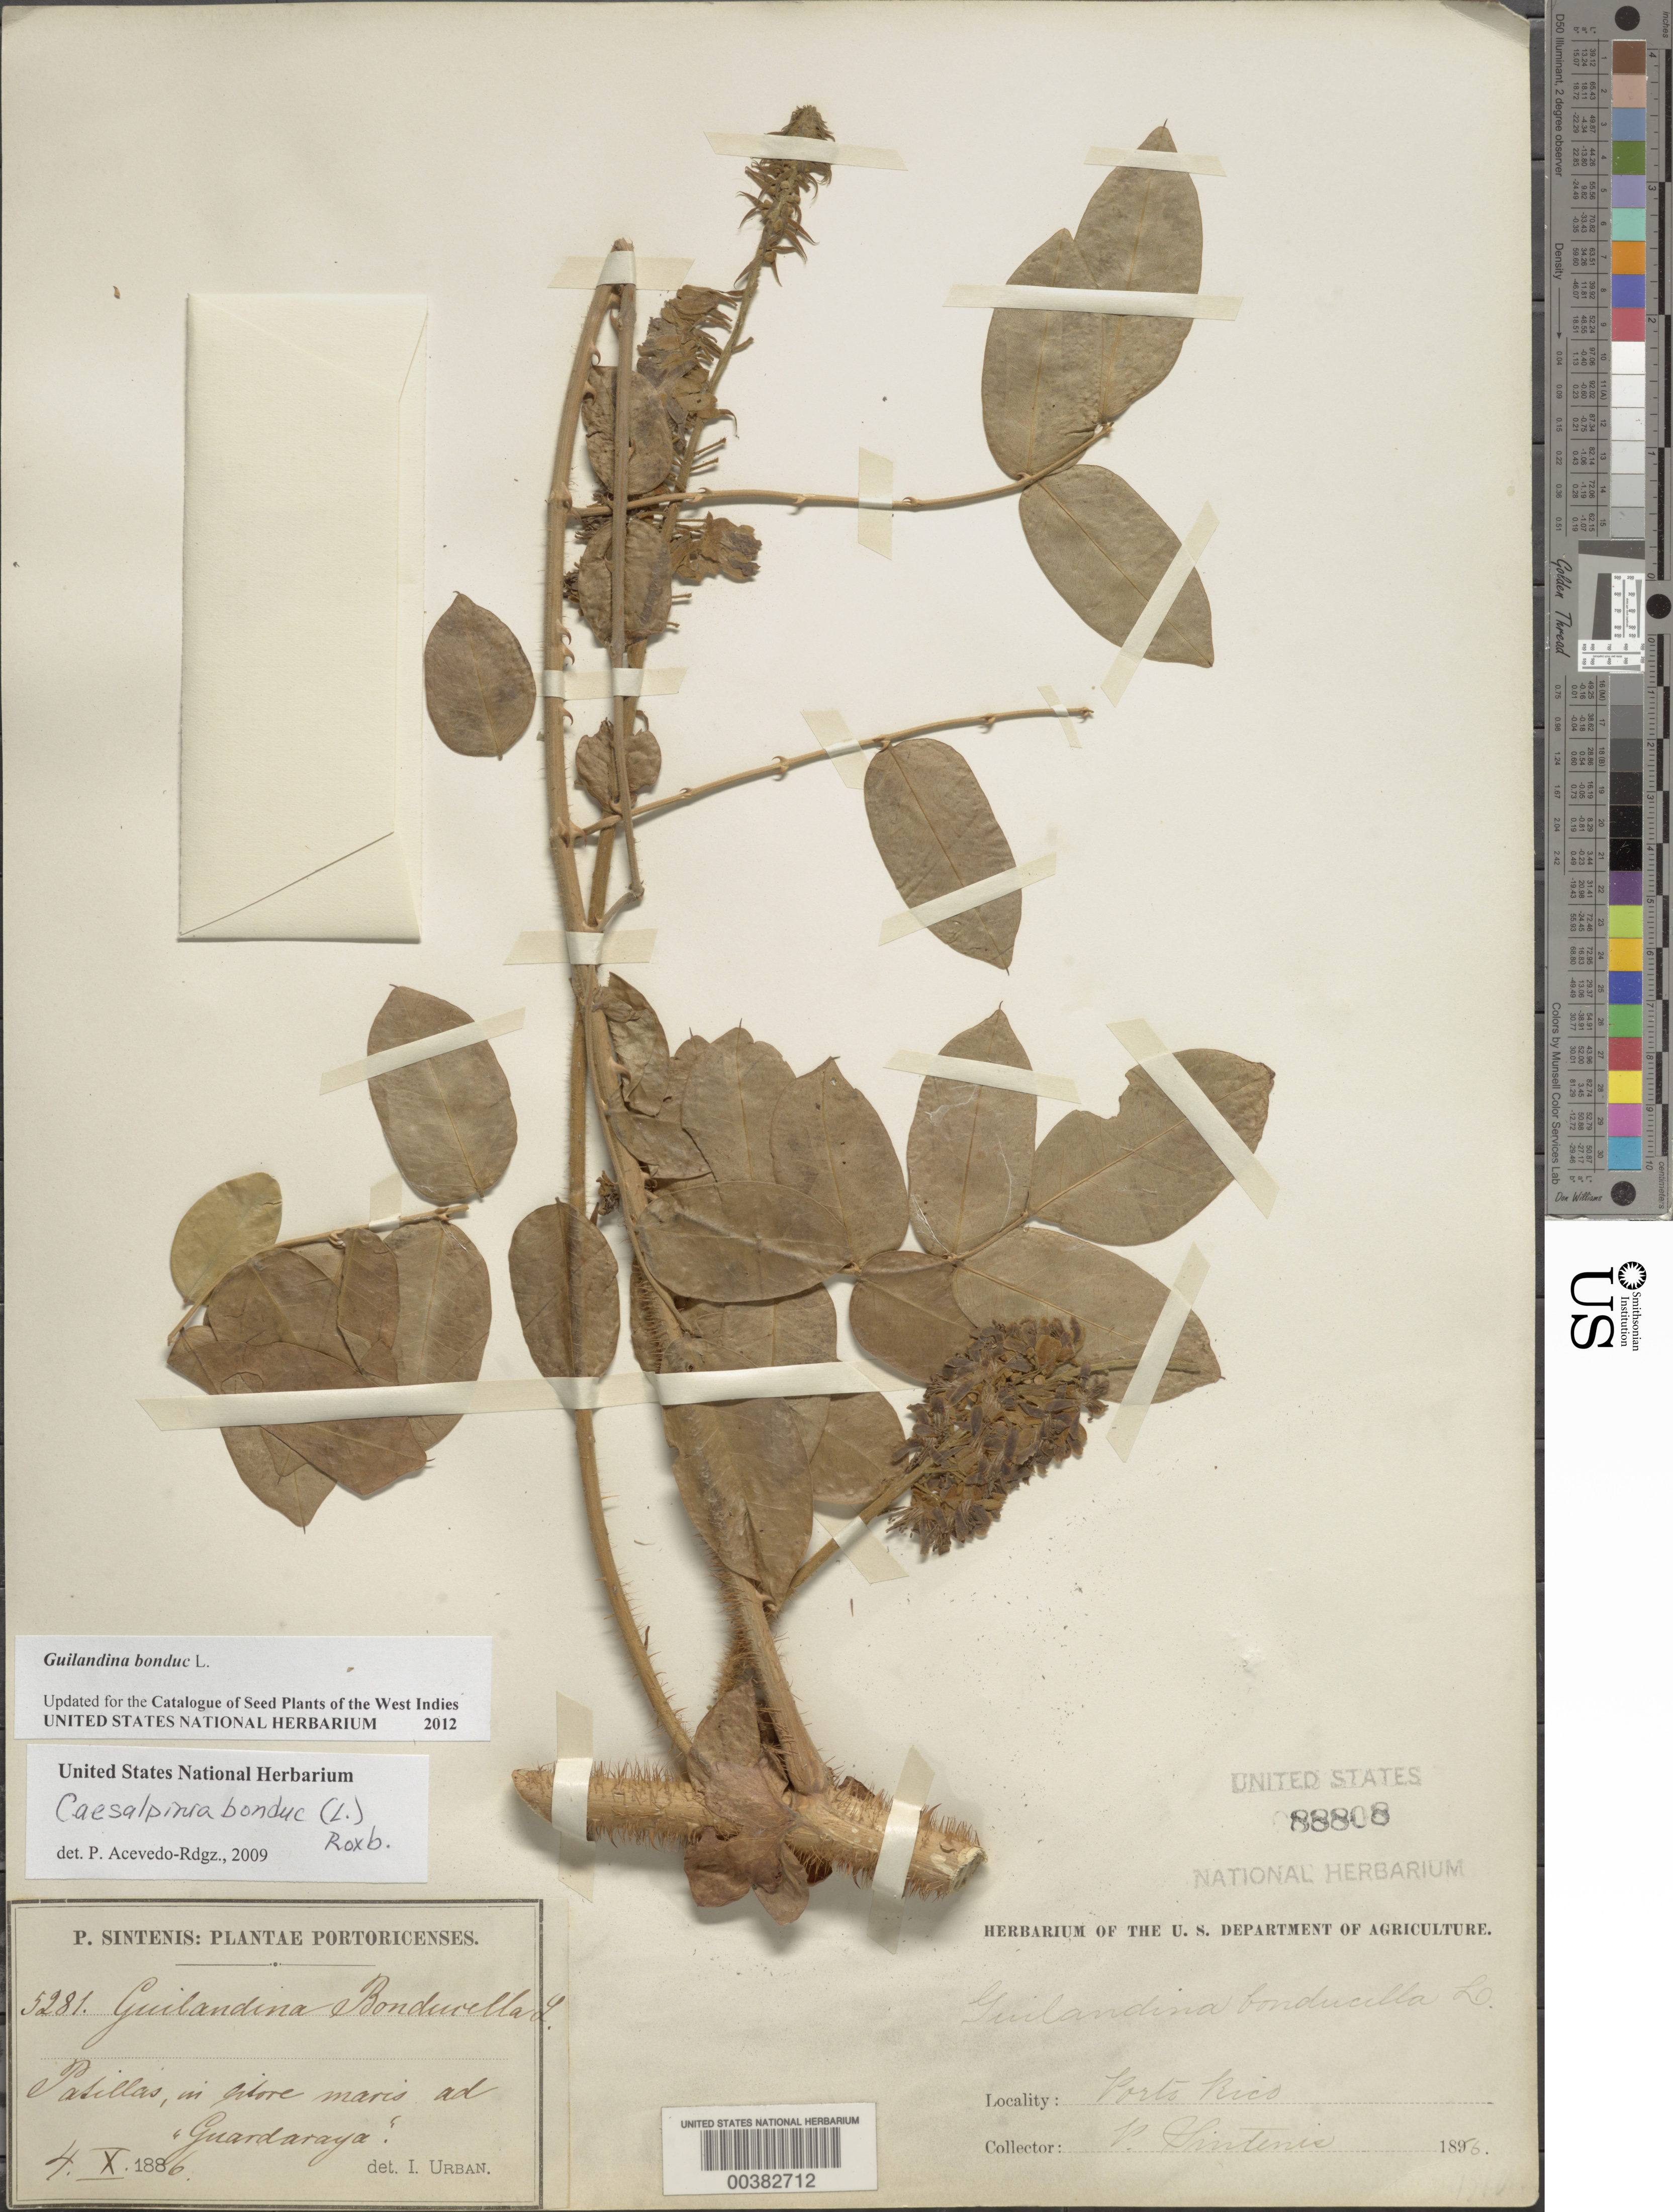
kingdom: Plantae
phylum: Tracheophyta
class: Magnoliopsida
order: Fabales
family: Fabaceae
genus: Guilandina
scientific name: Guilandina bonduc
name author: L.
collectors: P. Sintenis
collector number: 5281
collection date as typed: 04 Oct 1886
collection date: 1886-10-04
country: Puerto Rico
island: Greater Antilles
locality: Pasillas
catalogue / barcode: US 88808